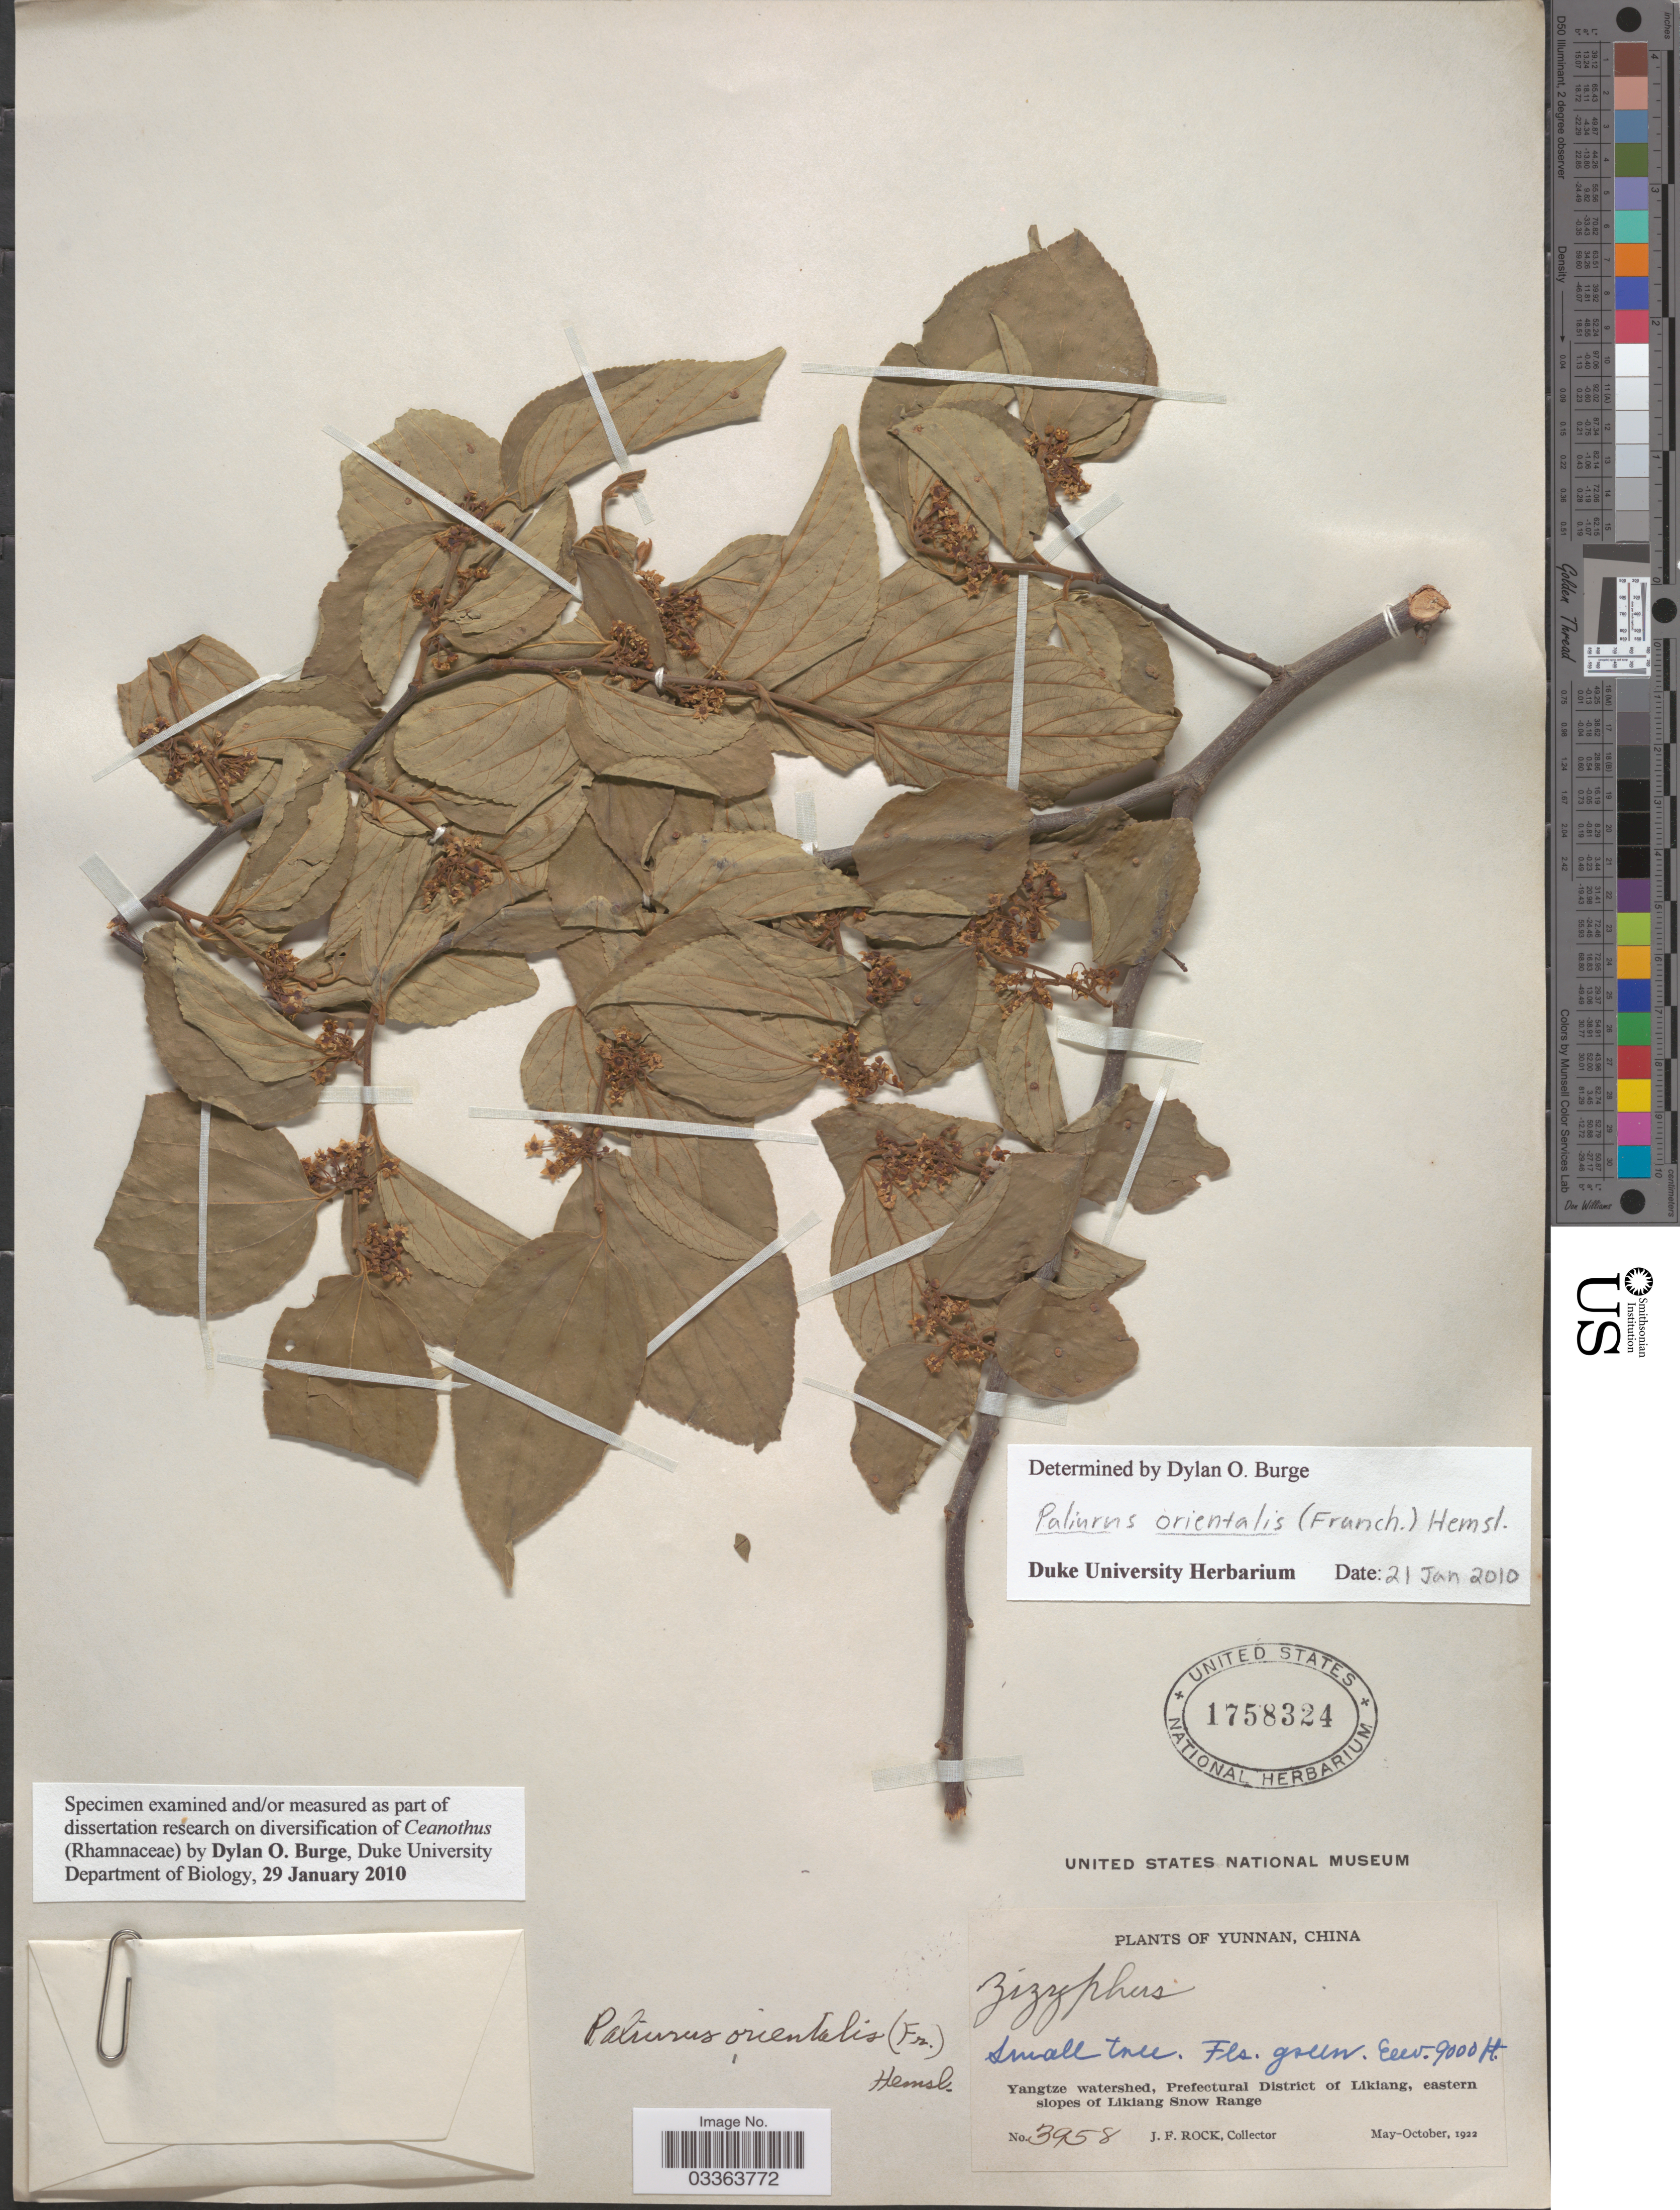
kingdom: Plantae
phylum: Tracheophyta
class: Magnoliopsida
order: Rosales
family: Rhamnaceae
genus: Paliurus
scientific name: Paliurus orientalis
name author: Hemsl.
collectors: J. Rock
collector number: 3958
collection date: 1922-05/1922-10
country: China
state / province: Yunnan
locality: Yangtze watershed, Prefectural District of Likiang, eastern slopes of Likiang Snow Range.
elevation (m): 2743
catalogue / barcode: US 1758324